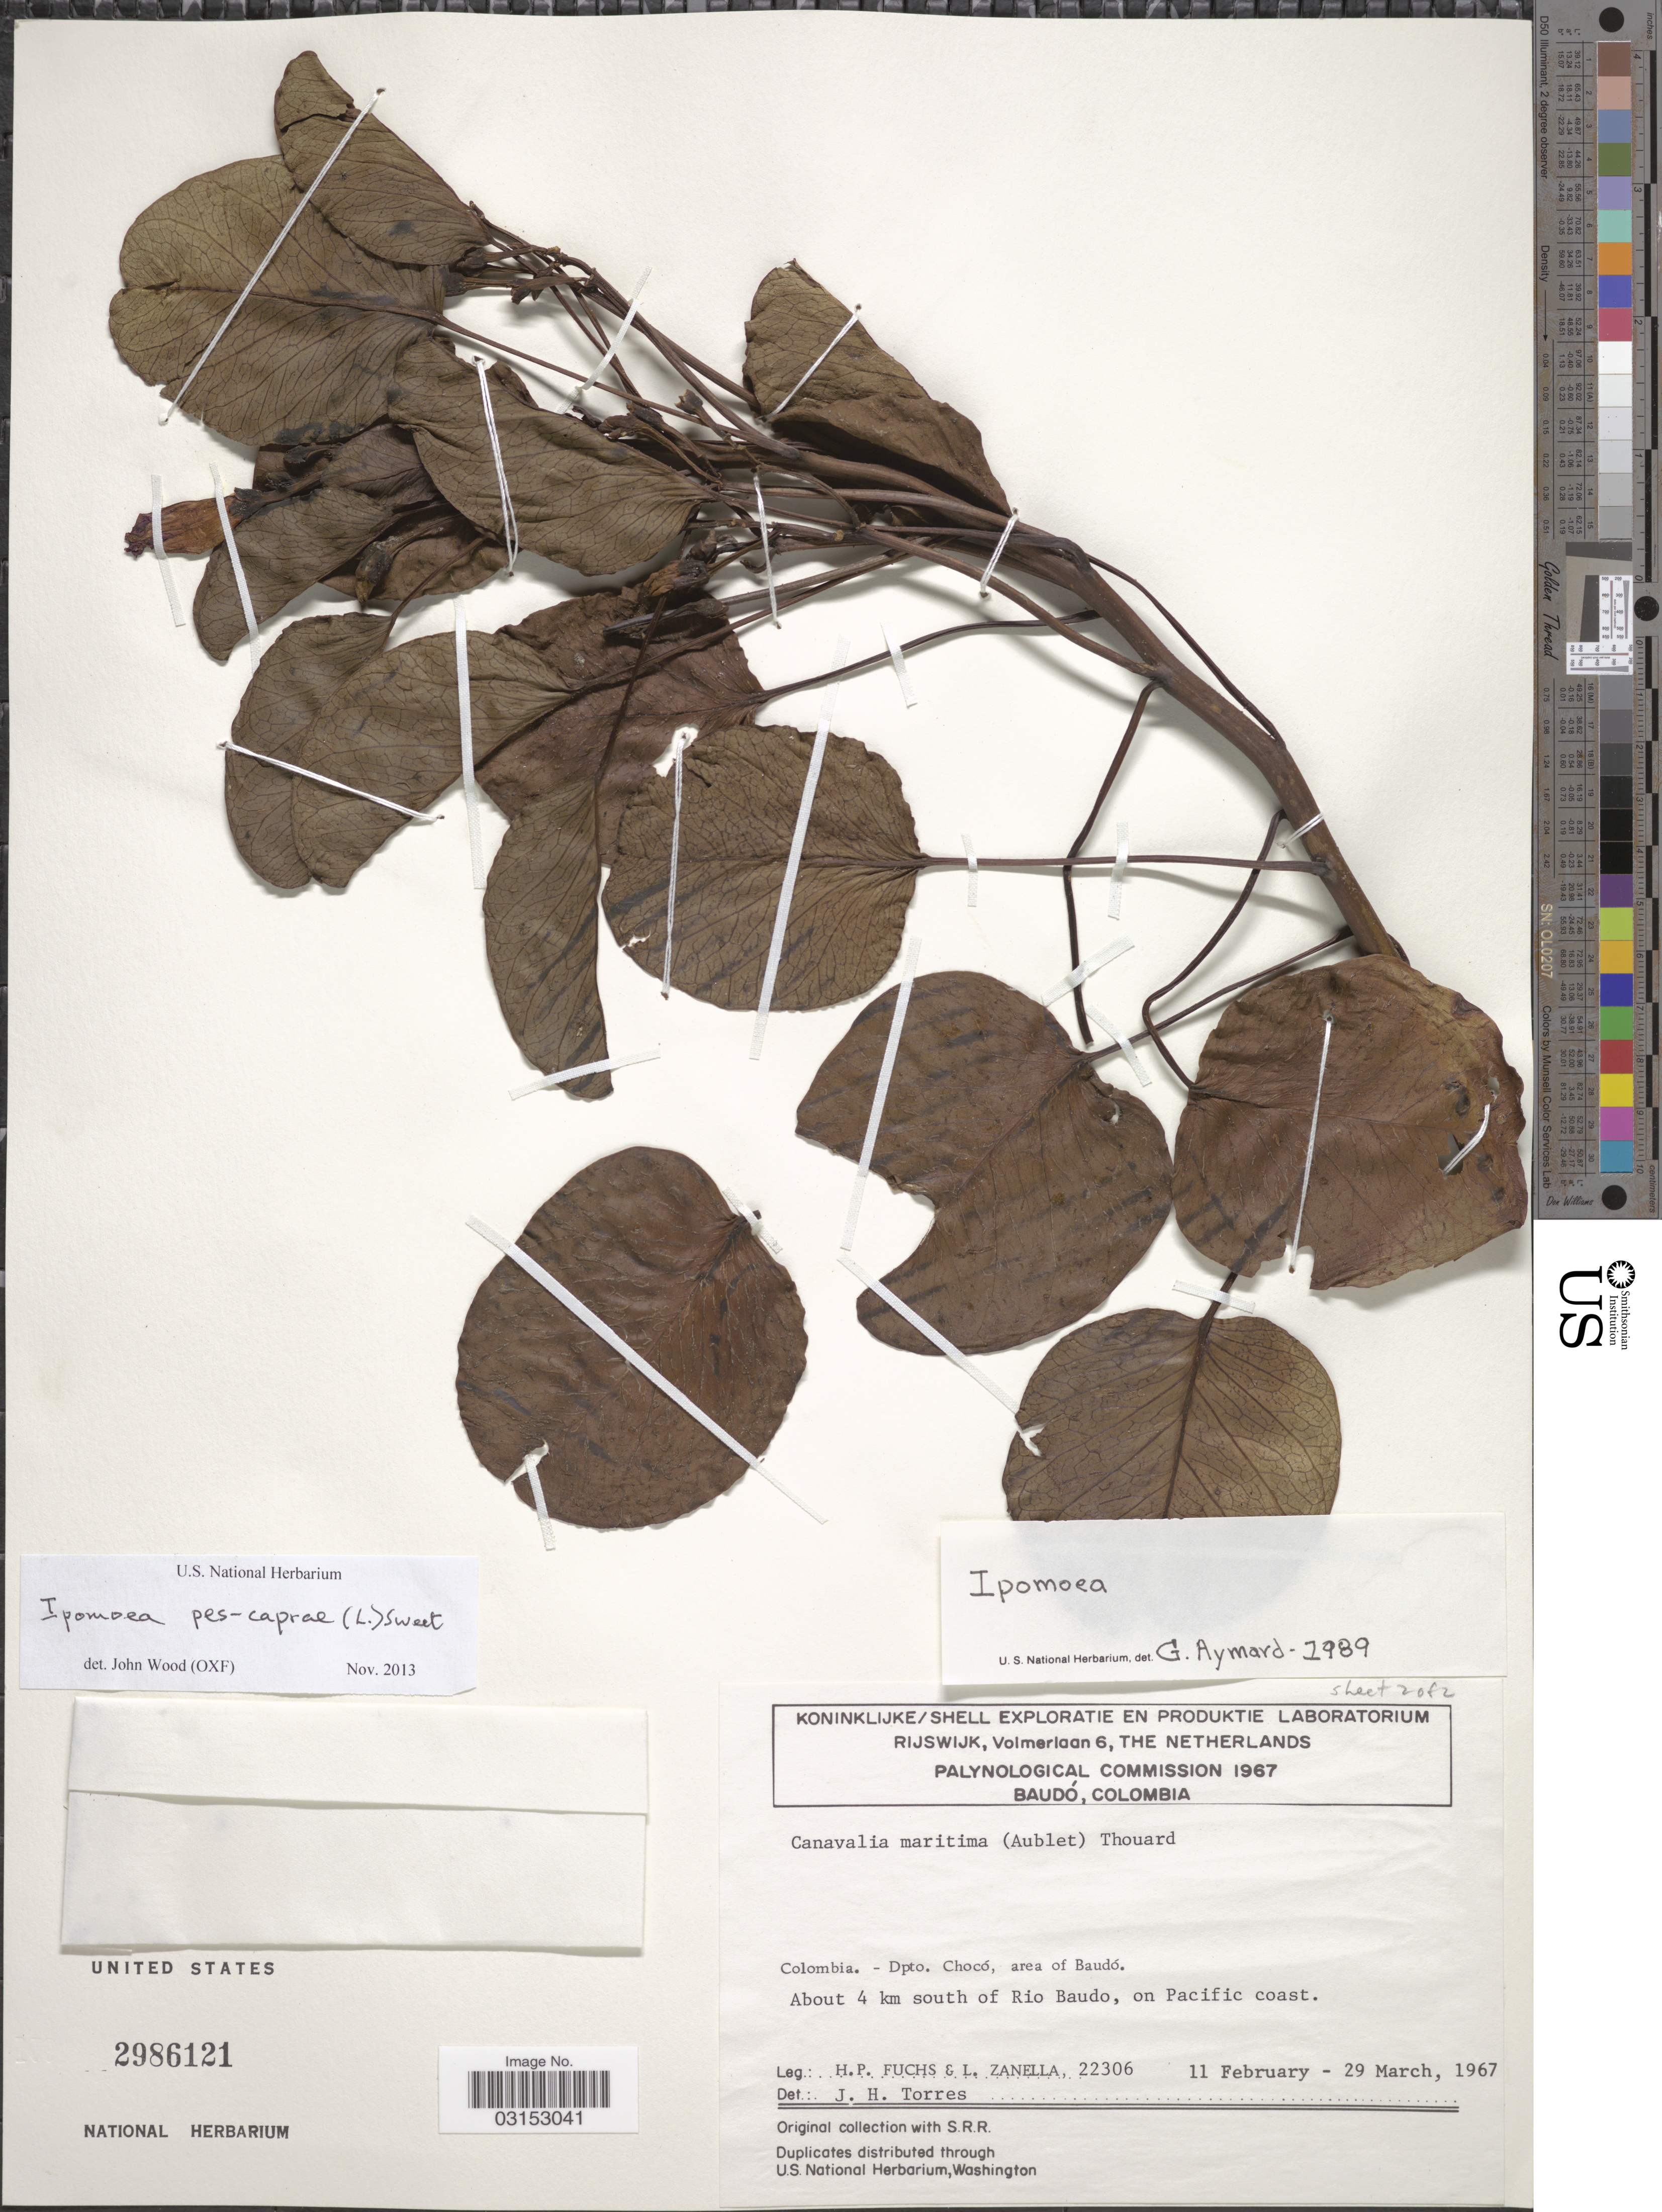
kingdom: Plantae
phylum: Tracheophyta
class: Magnoliopsida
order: Solanales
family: Convolvulaceae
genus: Ipomoea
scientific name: Ipomoea pes-caprae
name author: (L.) R. Br.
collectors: H. P. Fuchs & L. Zanella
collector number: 22306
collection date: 1967-02-11/1967-03-29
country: Colombia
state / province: Chocó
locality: Dpto. Chocó, area of Baudó. About 4 km south of Rio Baudo, on Pacific coast.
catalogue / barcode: US 2986121